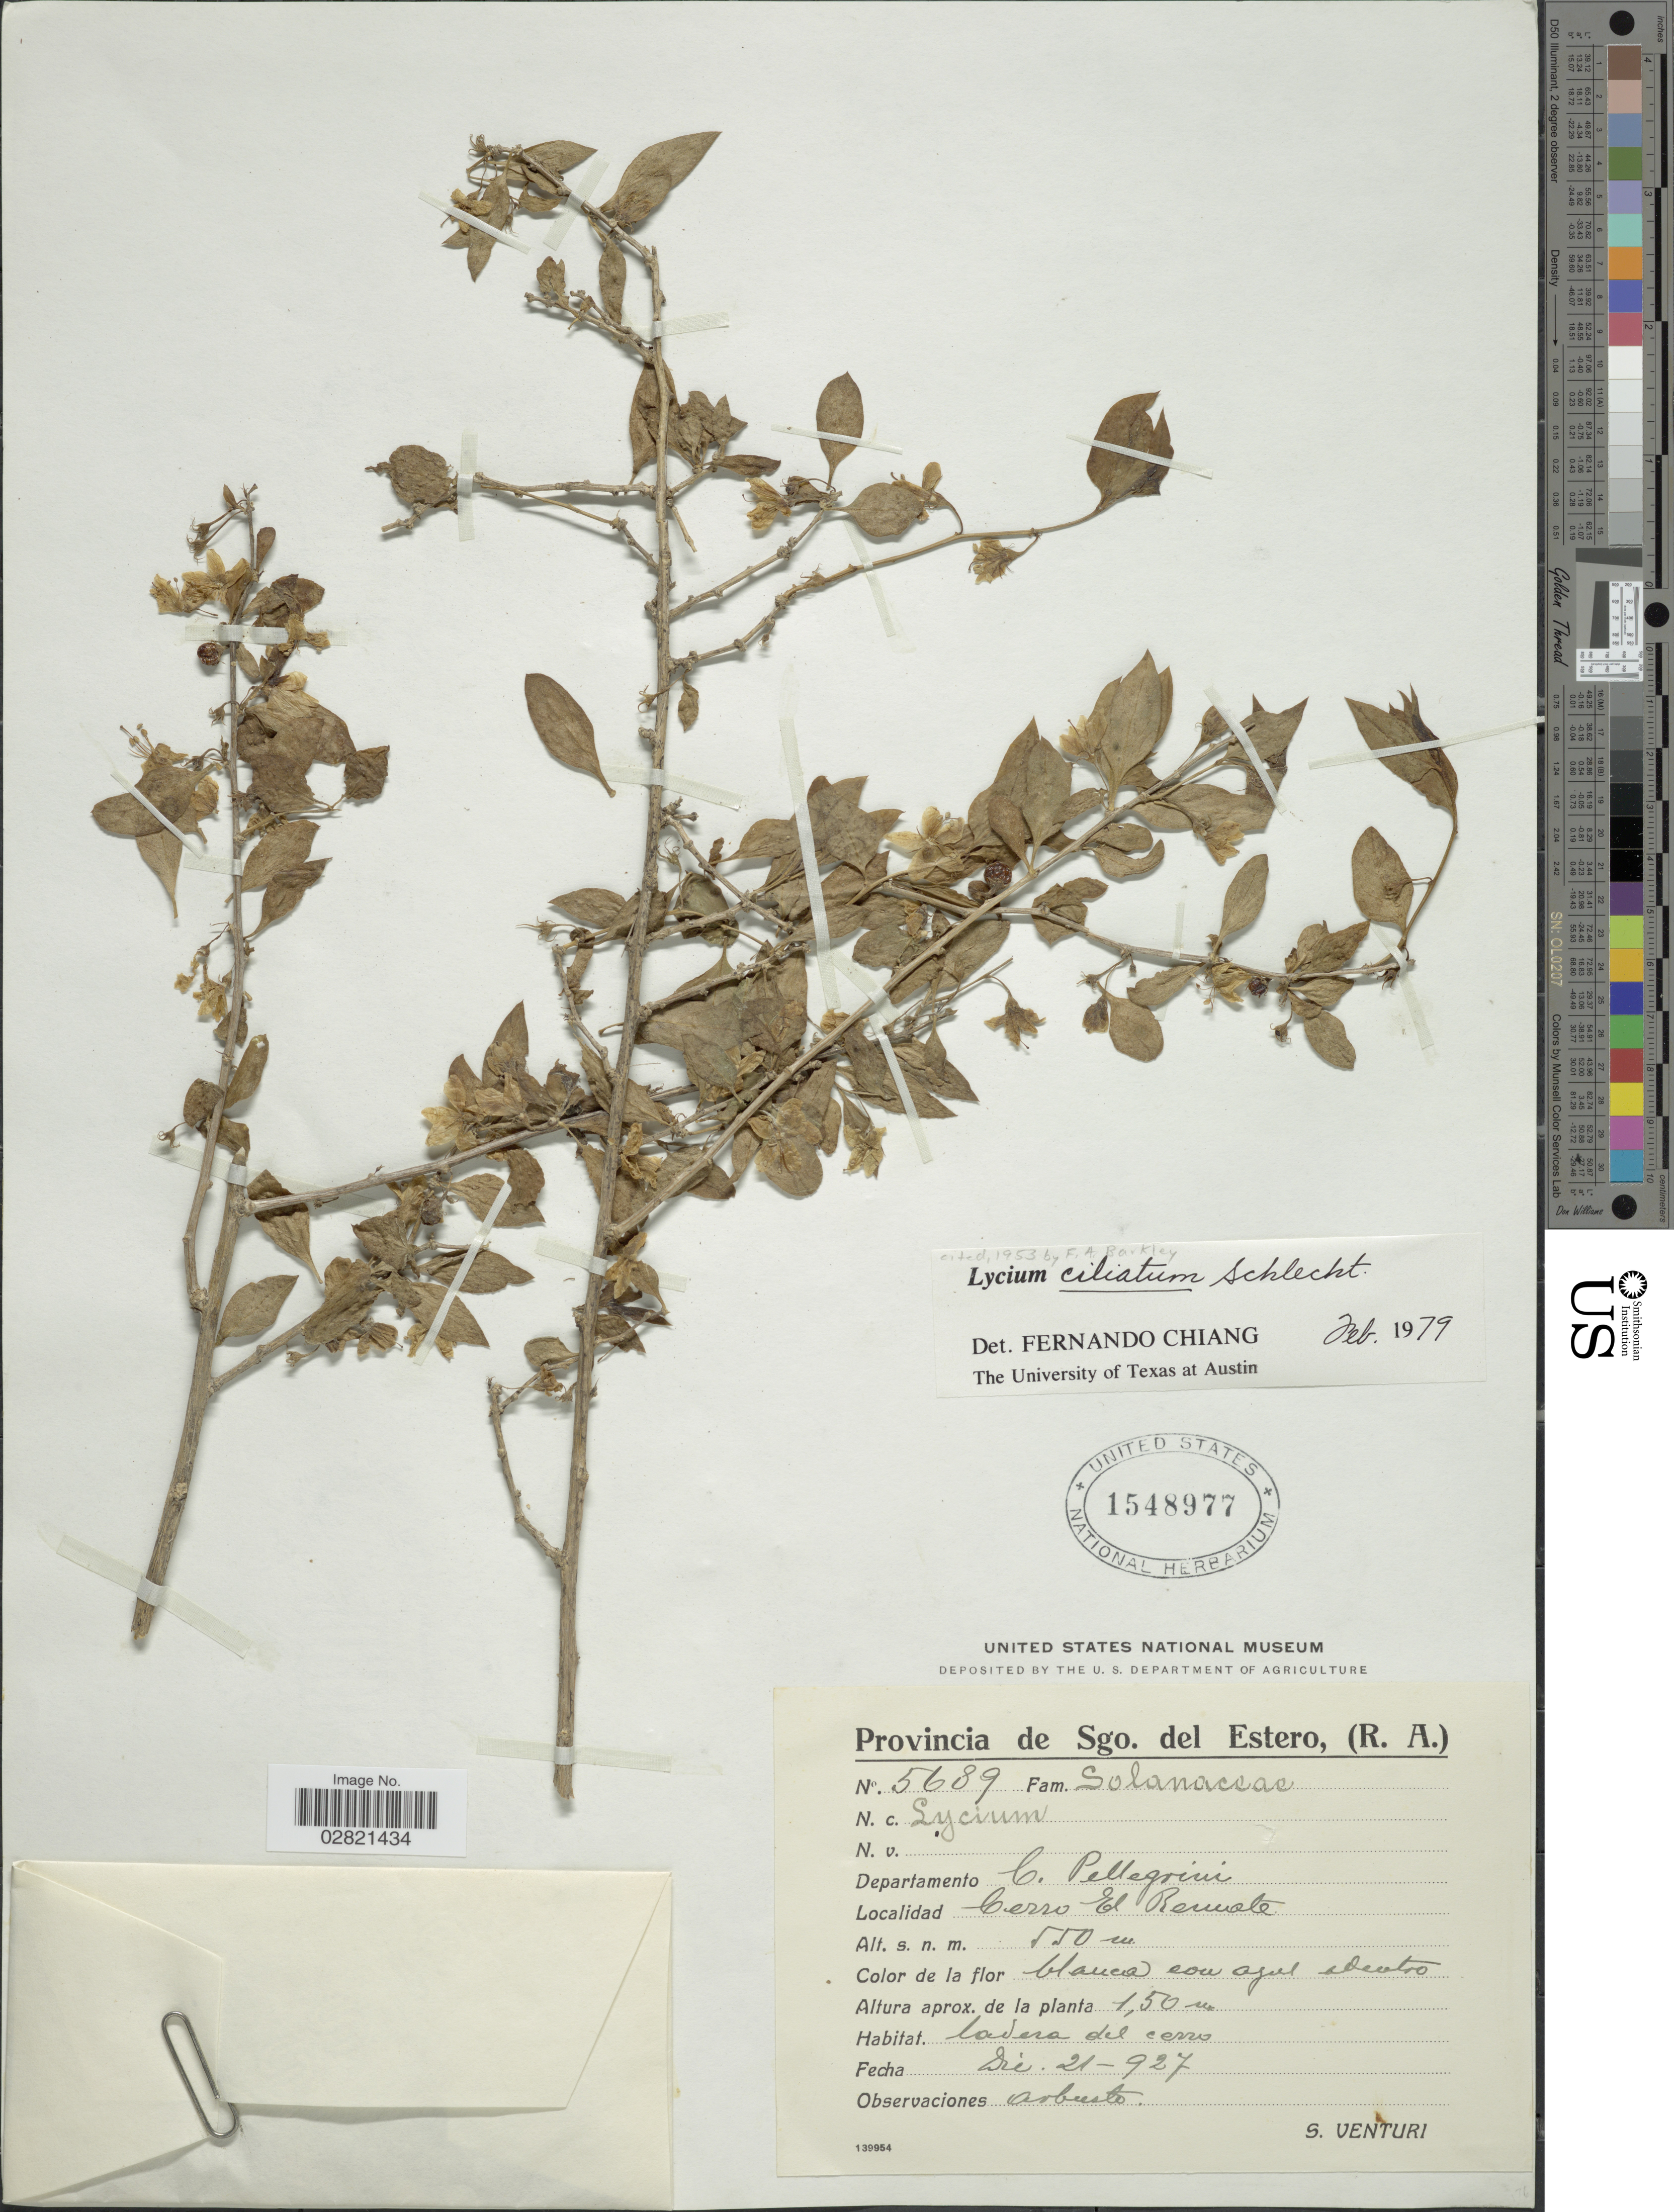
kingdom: Plantae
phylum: Tracheophyta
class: Magnoliopsida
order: Solanales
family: Solanaceae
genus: Lycium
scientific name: Lycium ciliatum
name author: Schltdl.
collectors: S. Venturi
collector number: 5689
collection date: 1927-12-21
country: Argentina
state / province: Santiago del Estero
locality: Provincia de Sgo. del Estero, (R.A.). Departamento C. Pellegrini. Cerro El Remate.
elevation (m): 550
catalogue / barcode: US 1548977